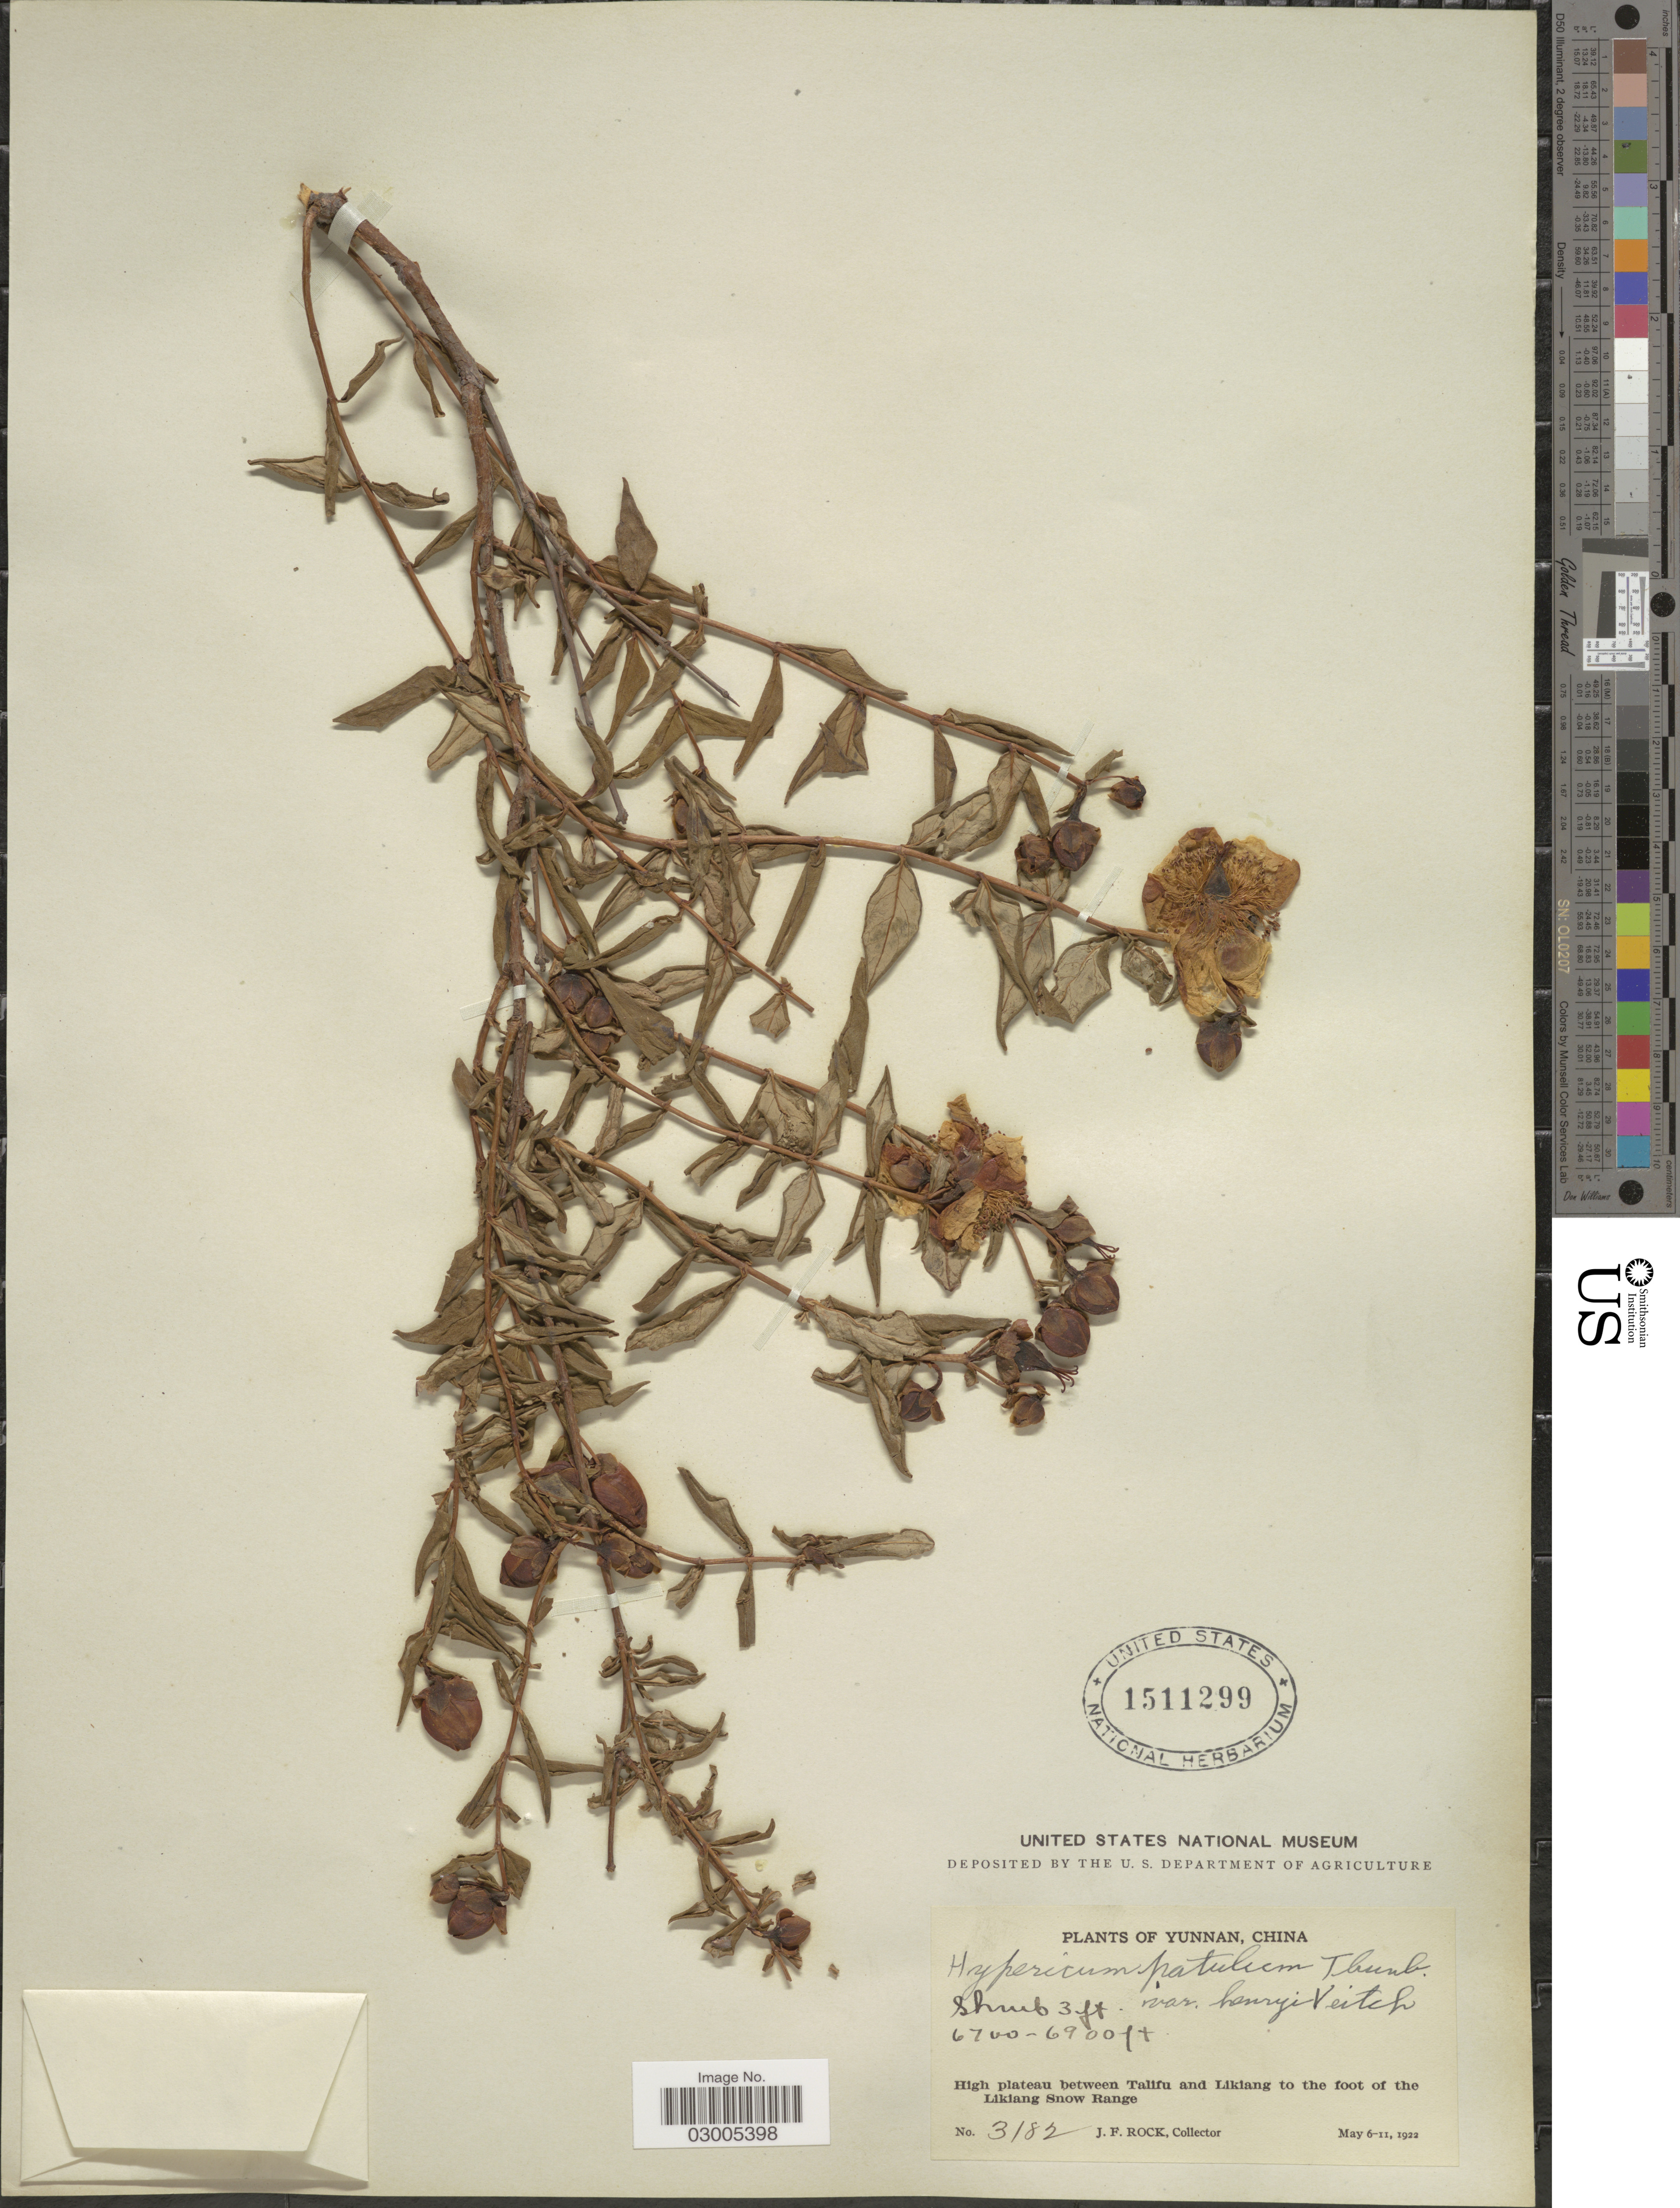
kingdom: Plantae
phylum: Tracheophyta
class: Magnoliopsida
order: Malpighiales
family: Hypericaceae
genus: Hypericum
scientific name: Hypericum patulum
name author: Thunb.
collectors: J. Rock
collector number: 3182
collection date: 1922-05-06/1922-05-11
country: China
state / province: Yunnan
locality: High plateau between Talifu and Likiang to the foot of the Likiang Snow Range.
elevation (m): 2042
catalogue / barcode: US 1511299